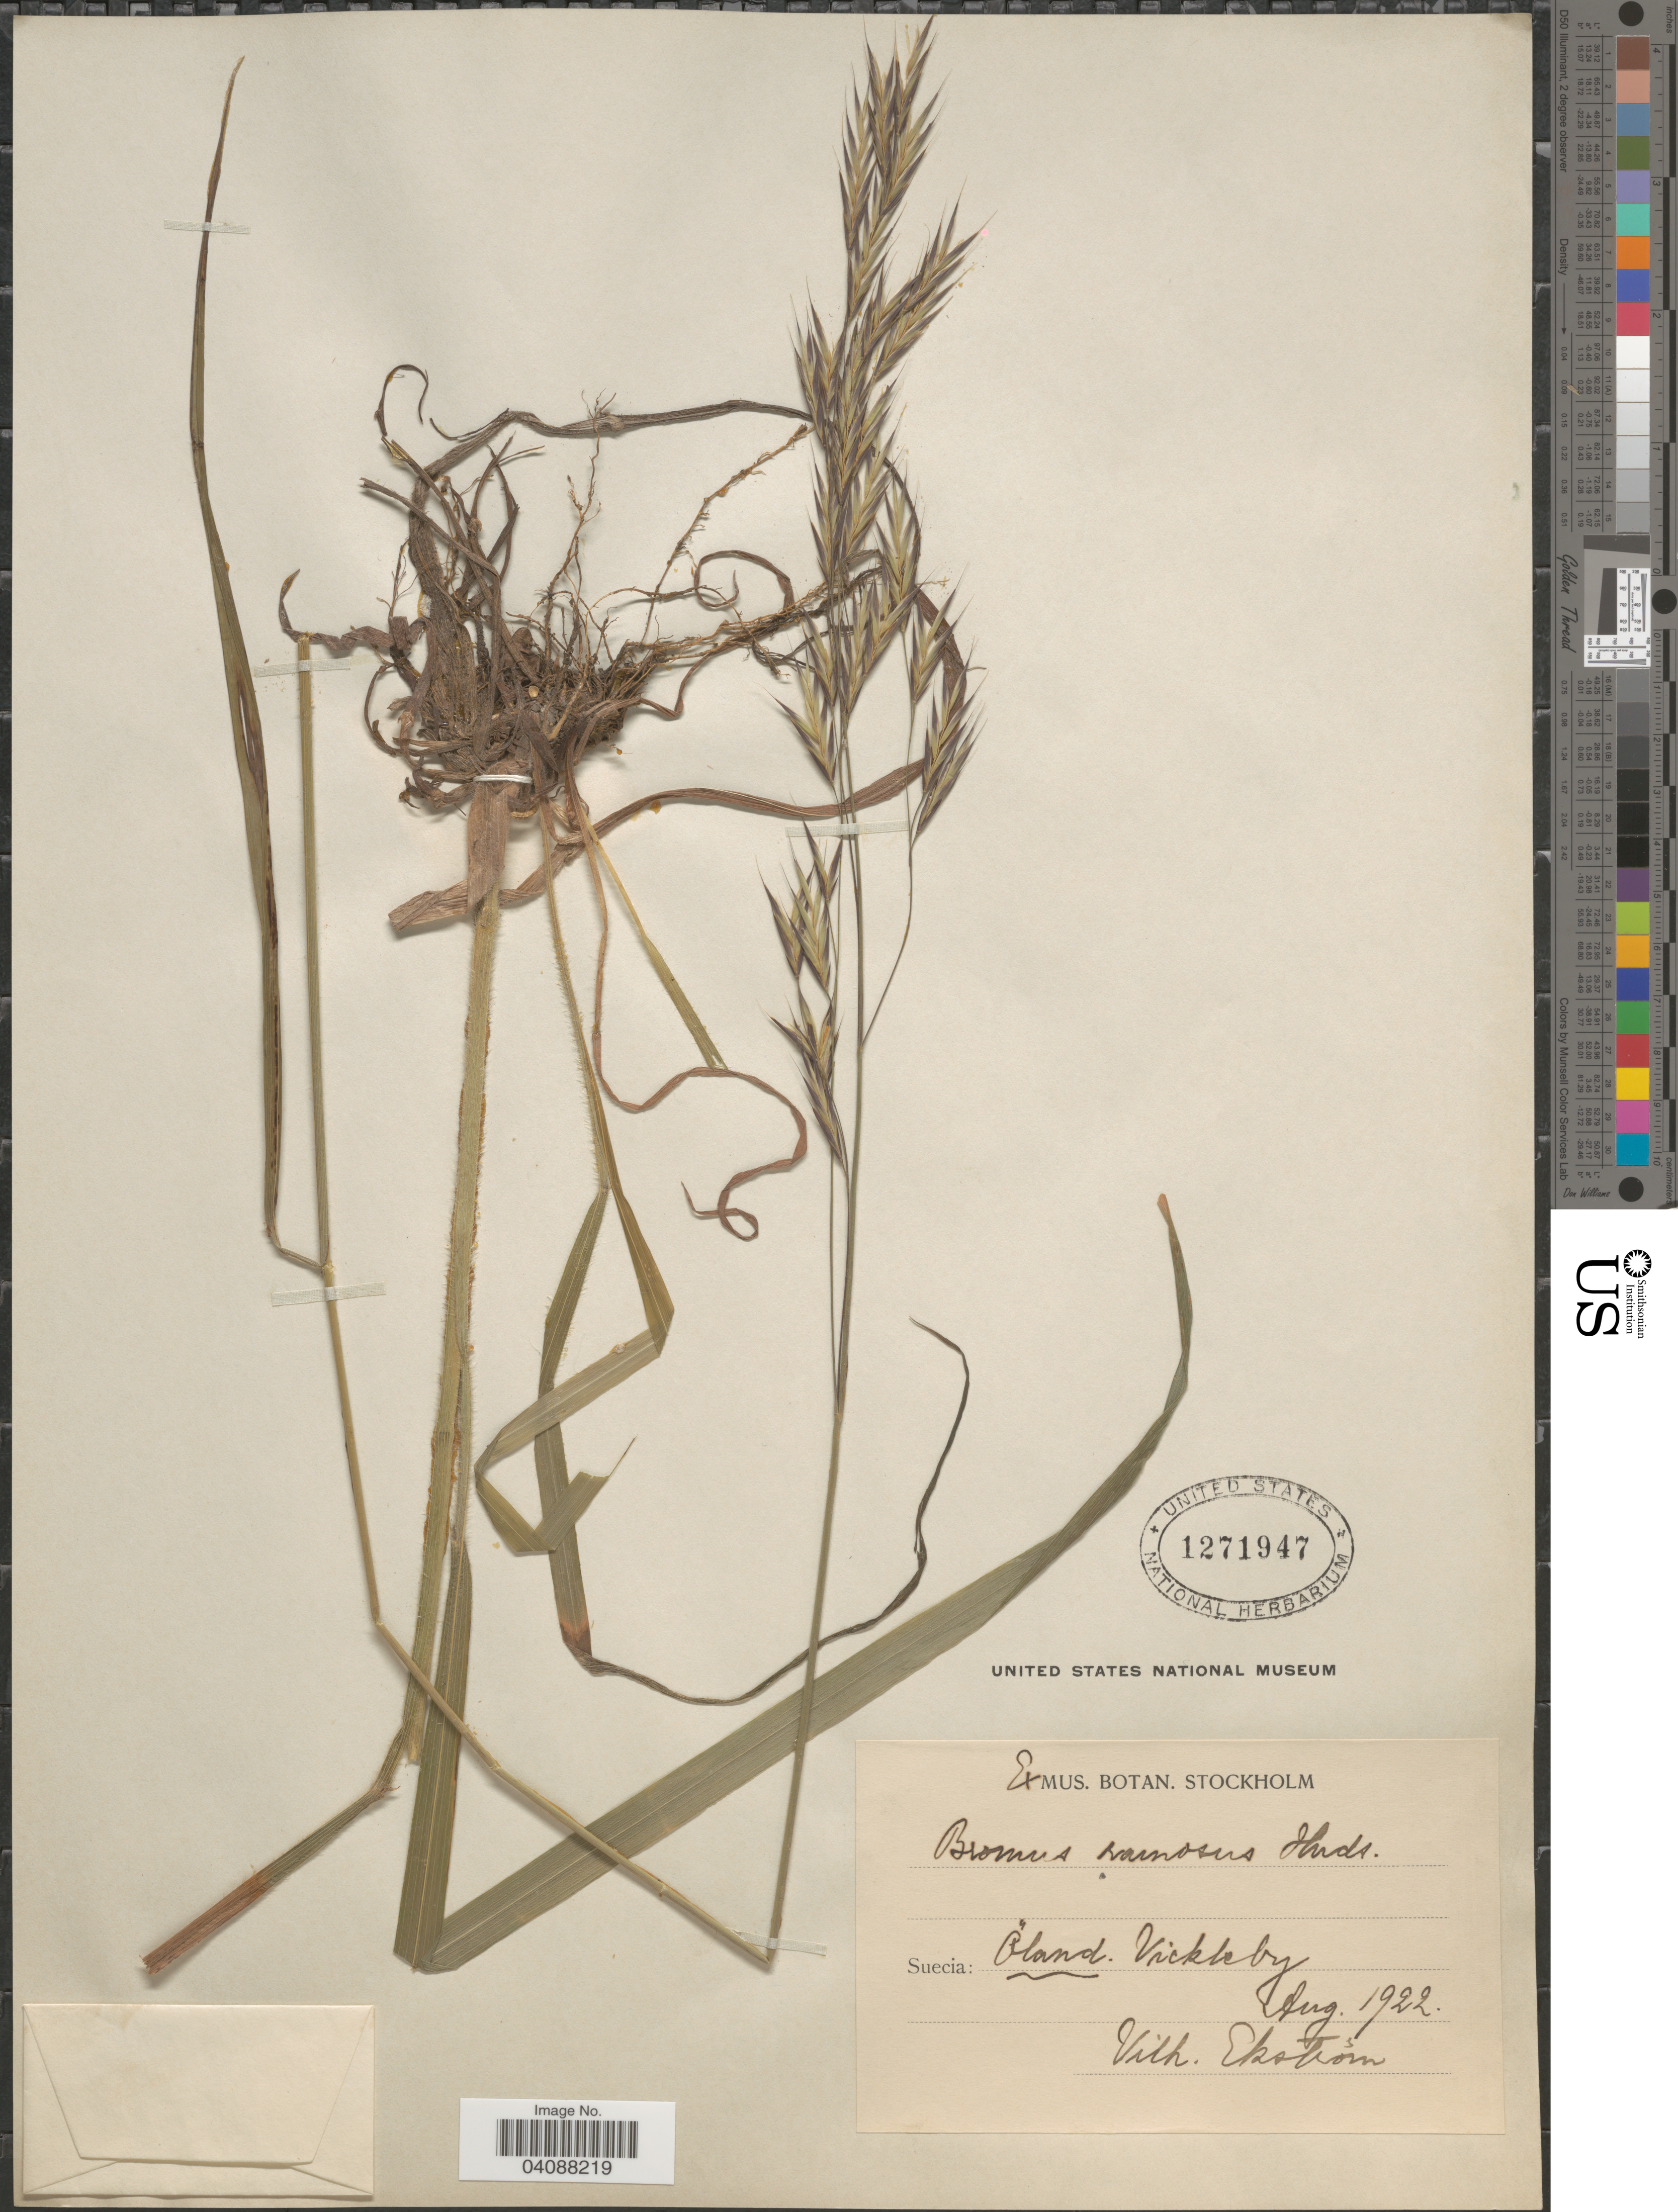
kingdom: Plantae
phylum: Tracheophyta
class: Liliopsida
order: Poales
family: Poaceae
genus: Bromus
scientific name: Bromus ramosus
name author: Huds.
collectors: V. Ekstrom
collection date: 1922-08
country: Sweden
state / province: Kalmar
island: Oland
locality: Suecia: Öland, Vickleby.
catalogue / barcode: US 1271947